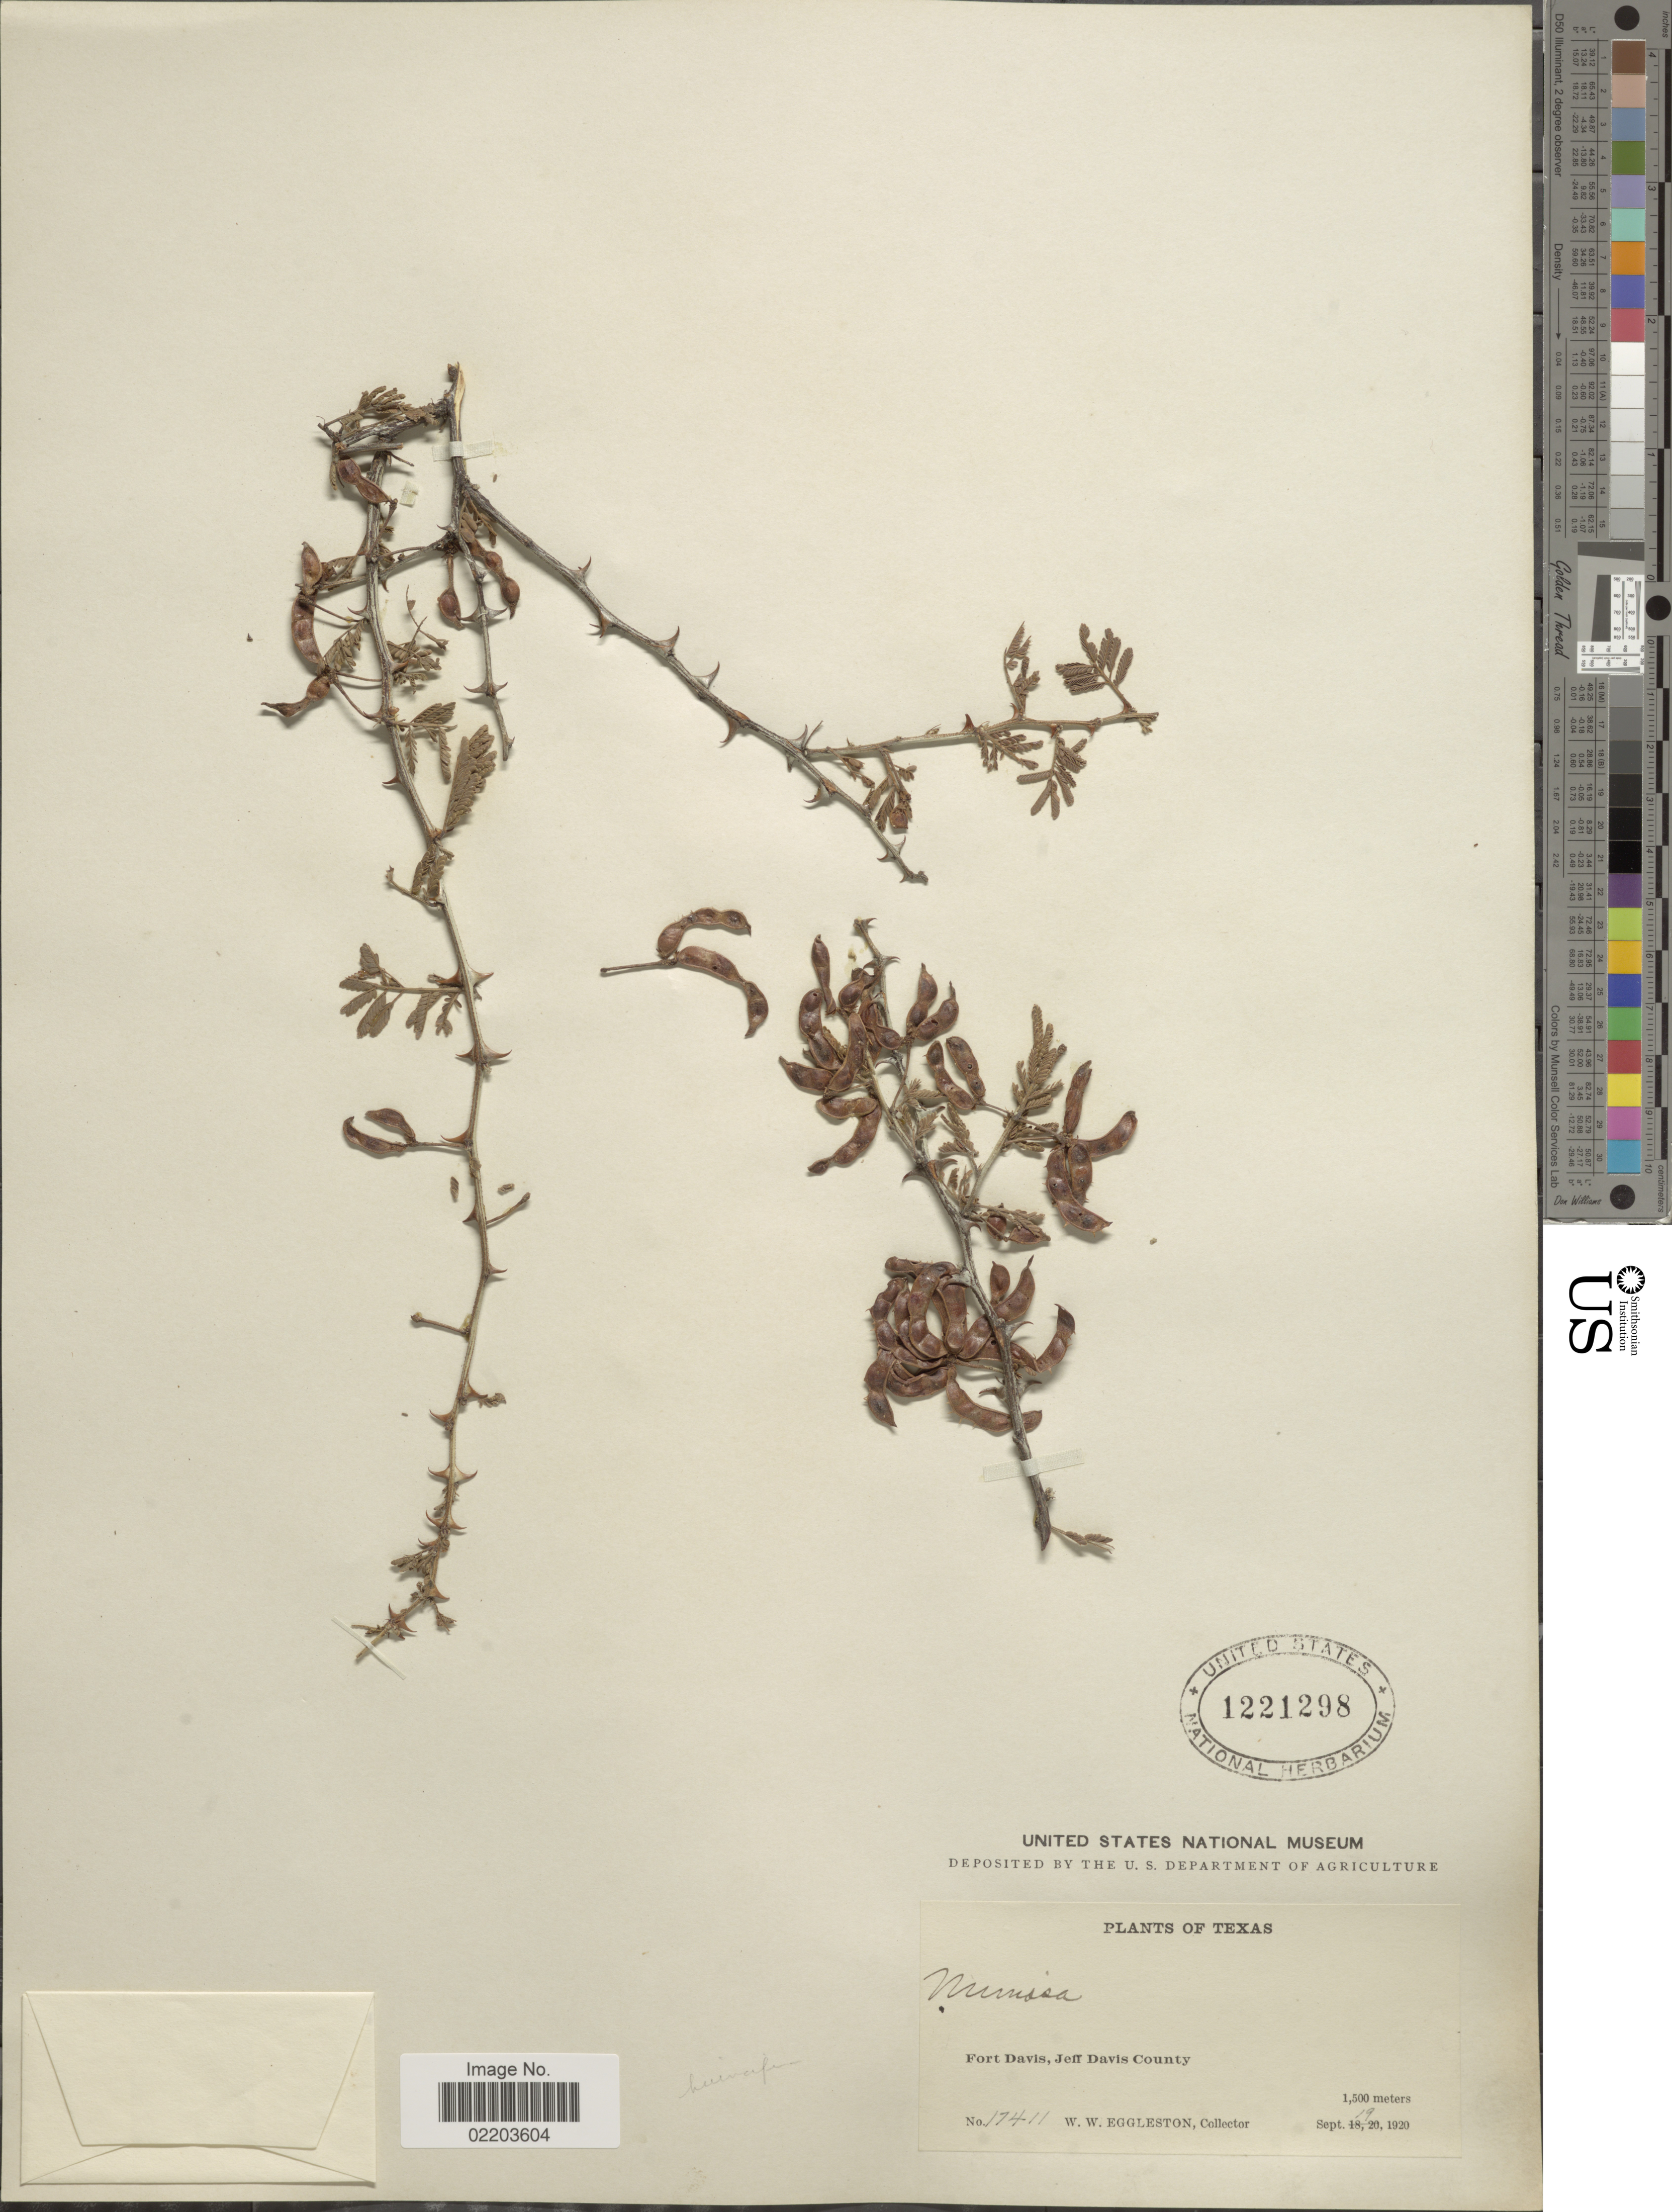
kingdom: Plantae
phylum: Tracheophyta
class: Magnoliopsida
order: Fabales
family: Fabaceae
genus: Mimosa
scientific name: Mimosa biuncifera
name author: Benth.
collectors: W. W. Eggleston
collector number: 17411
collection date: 1920-09-19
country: United States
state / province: Texas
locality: Fort Davis, Jeff Davis County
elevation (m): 1500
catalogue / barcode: US 1221298